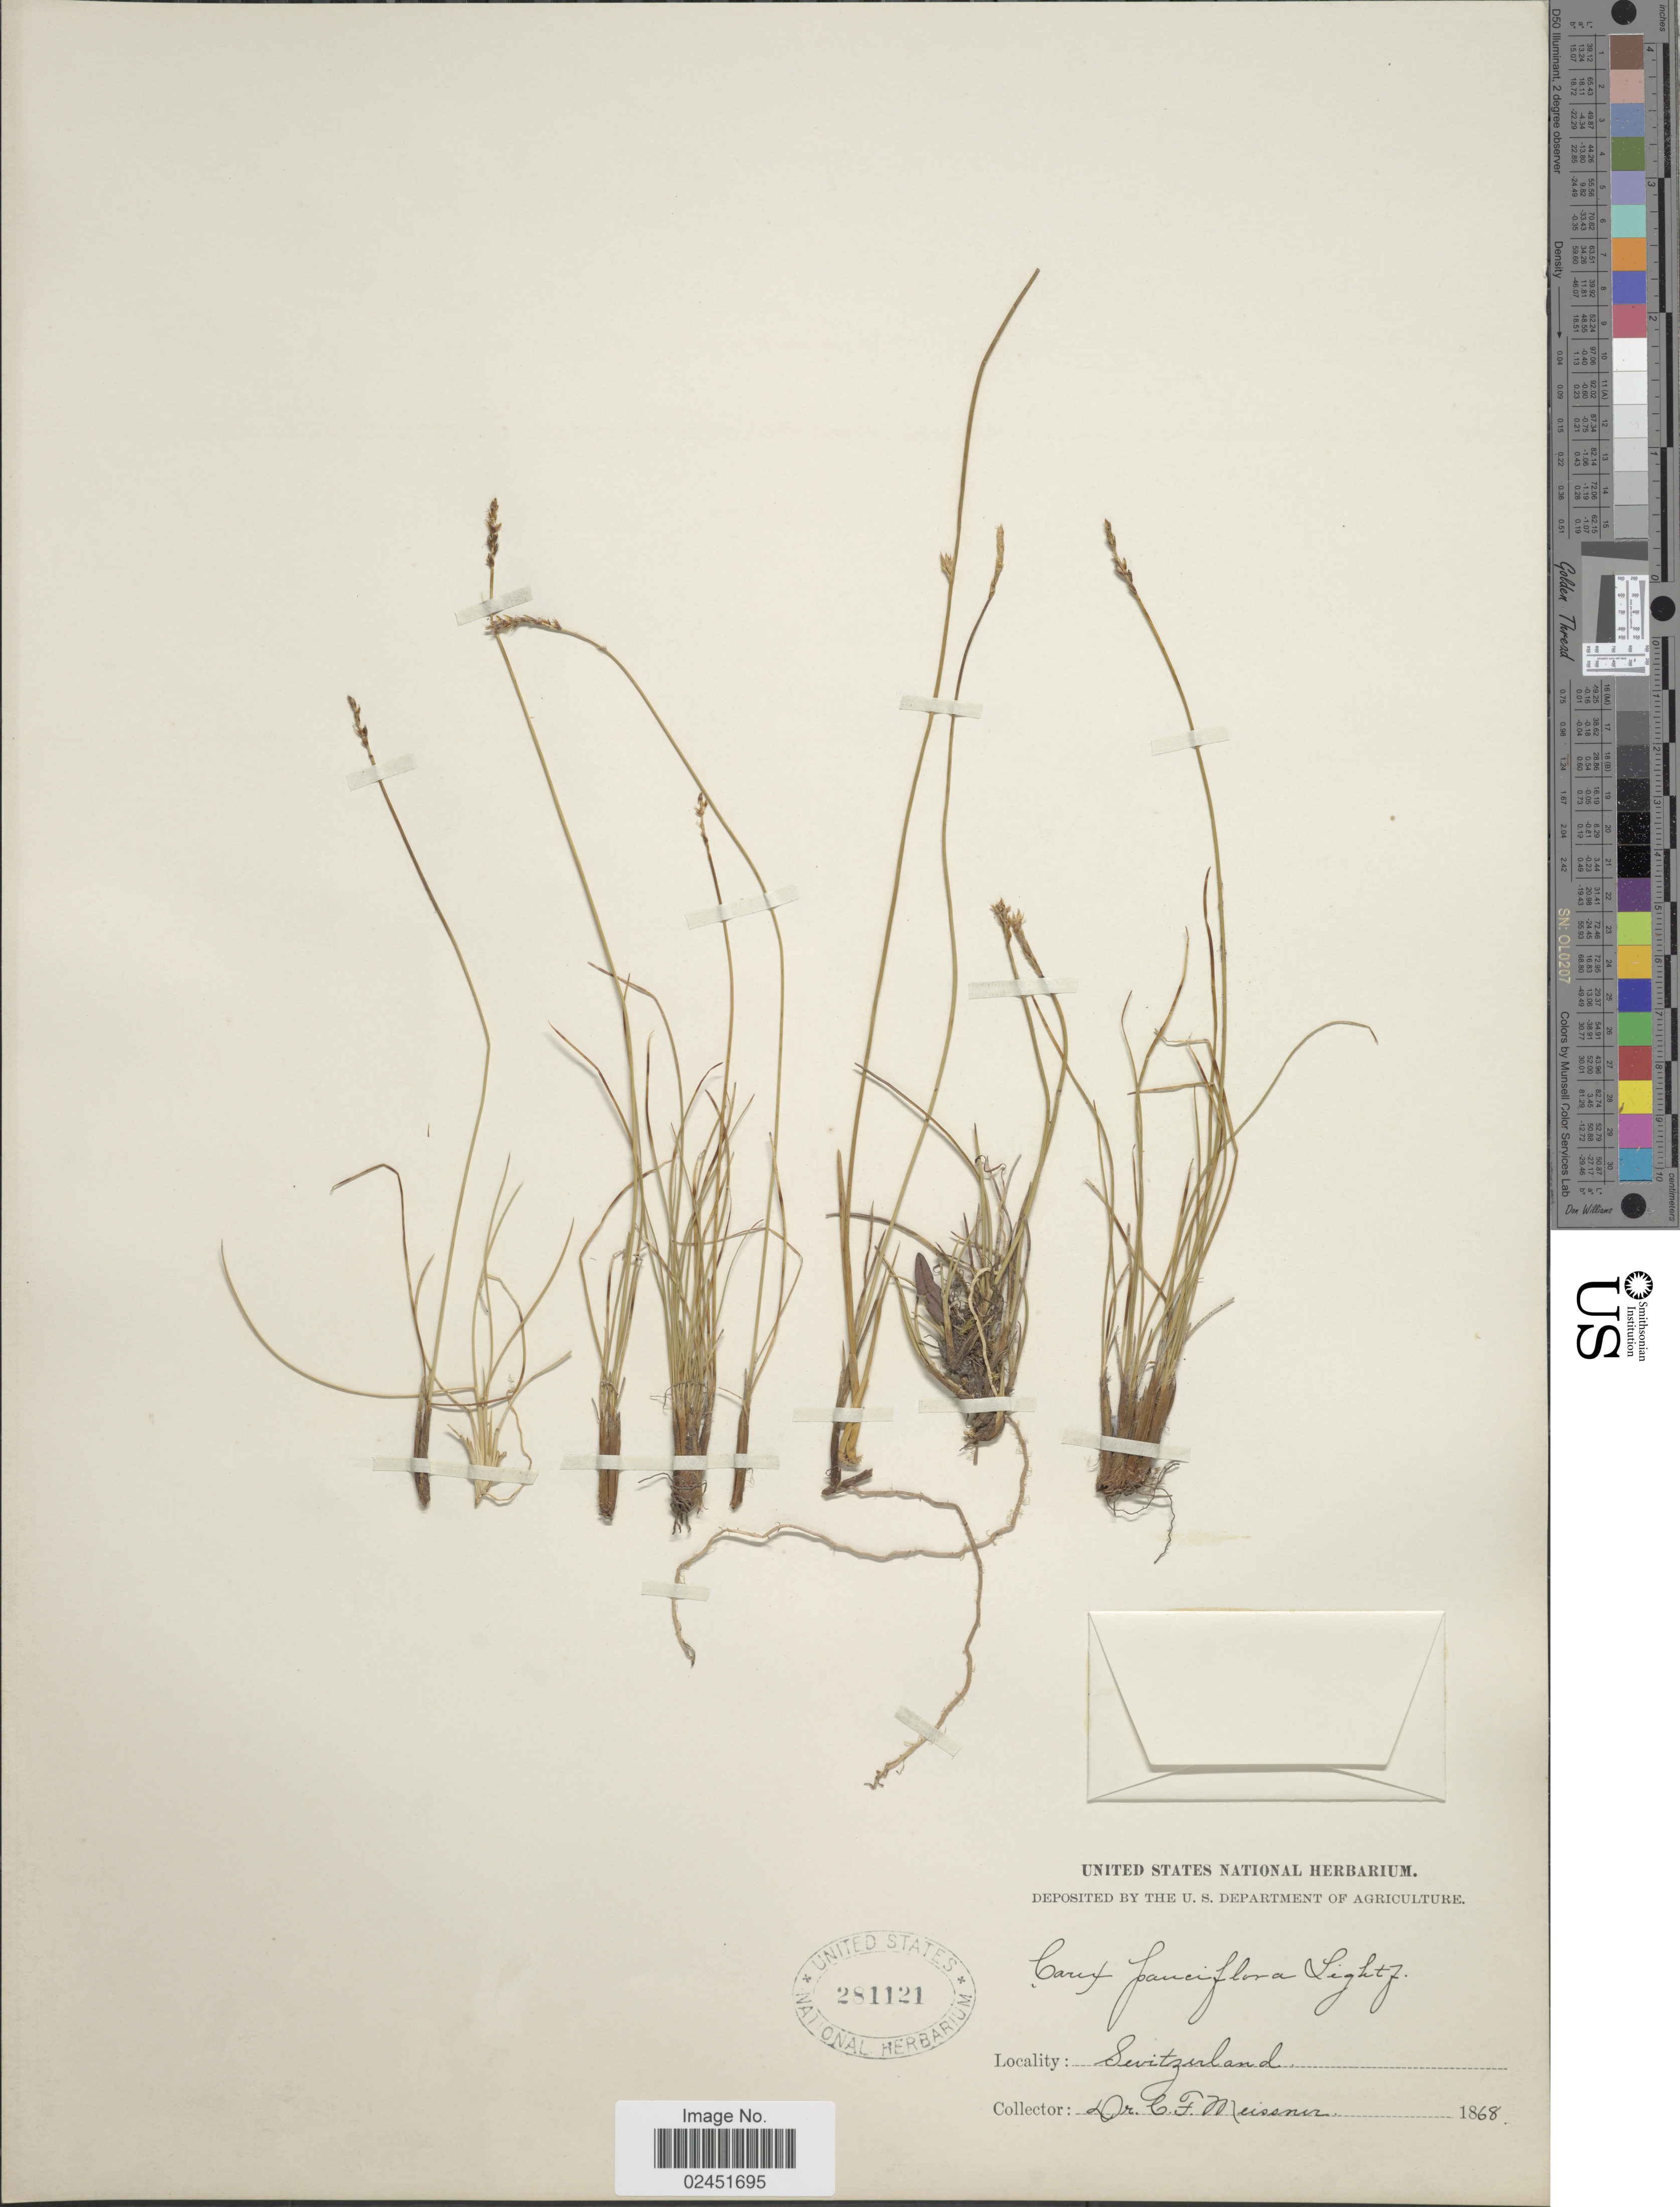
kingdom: Plantae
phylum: Tracheophyta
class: Liliopsida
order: Poales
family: Cyperaceae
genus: Carex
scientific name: Carex pauciflora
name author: Lightf.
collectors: C. F. W. Meissner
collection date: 1868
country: Switzerland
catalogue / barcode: US 281121